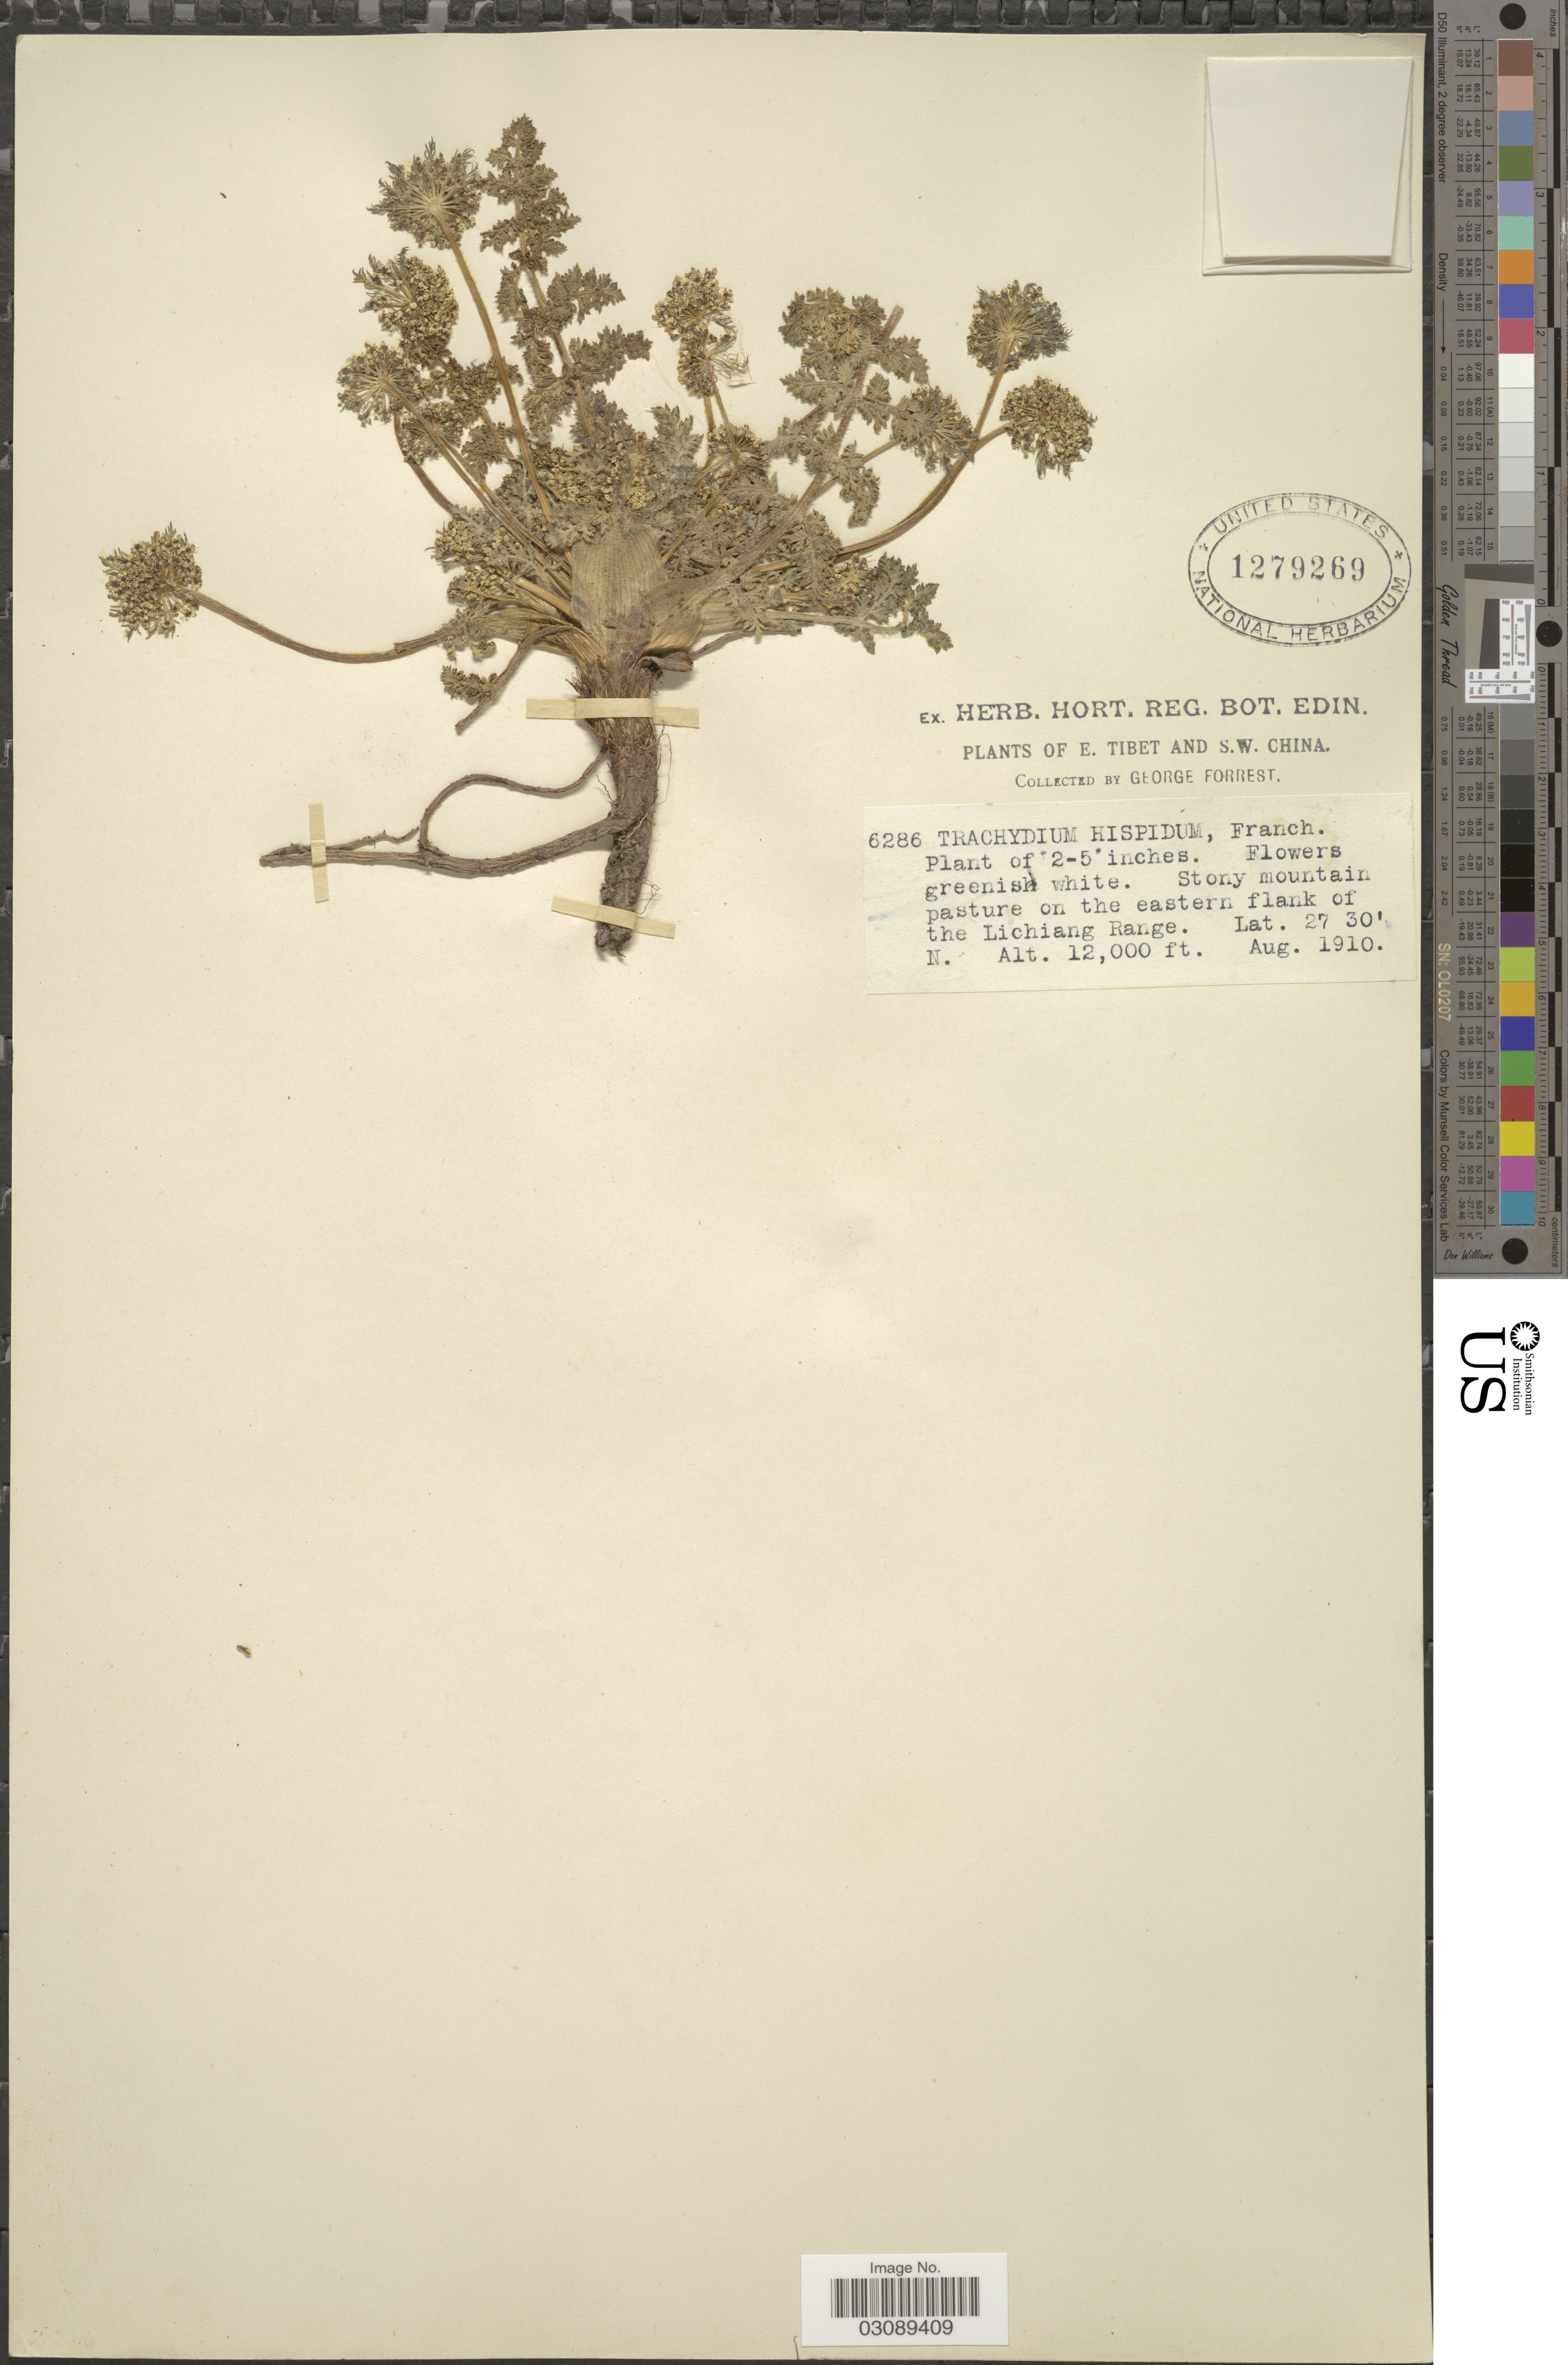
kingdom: Plantae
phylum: Tracheophyta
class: Magnoliopsida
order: Apiales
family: Apiaceae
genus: Ligusticopsis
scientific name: Ligusticopsis hispida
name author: (H. Wolff) Lavrova & Kljuykov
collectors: G. Forrest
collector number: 6286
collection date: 1910-08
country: China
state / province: Xizang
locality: E. Tibet and S. W. China. Stony mountain pasture on the eastern flank of the Lichiang Range.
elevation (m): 3658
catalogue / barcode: US 1279269